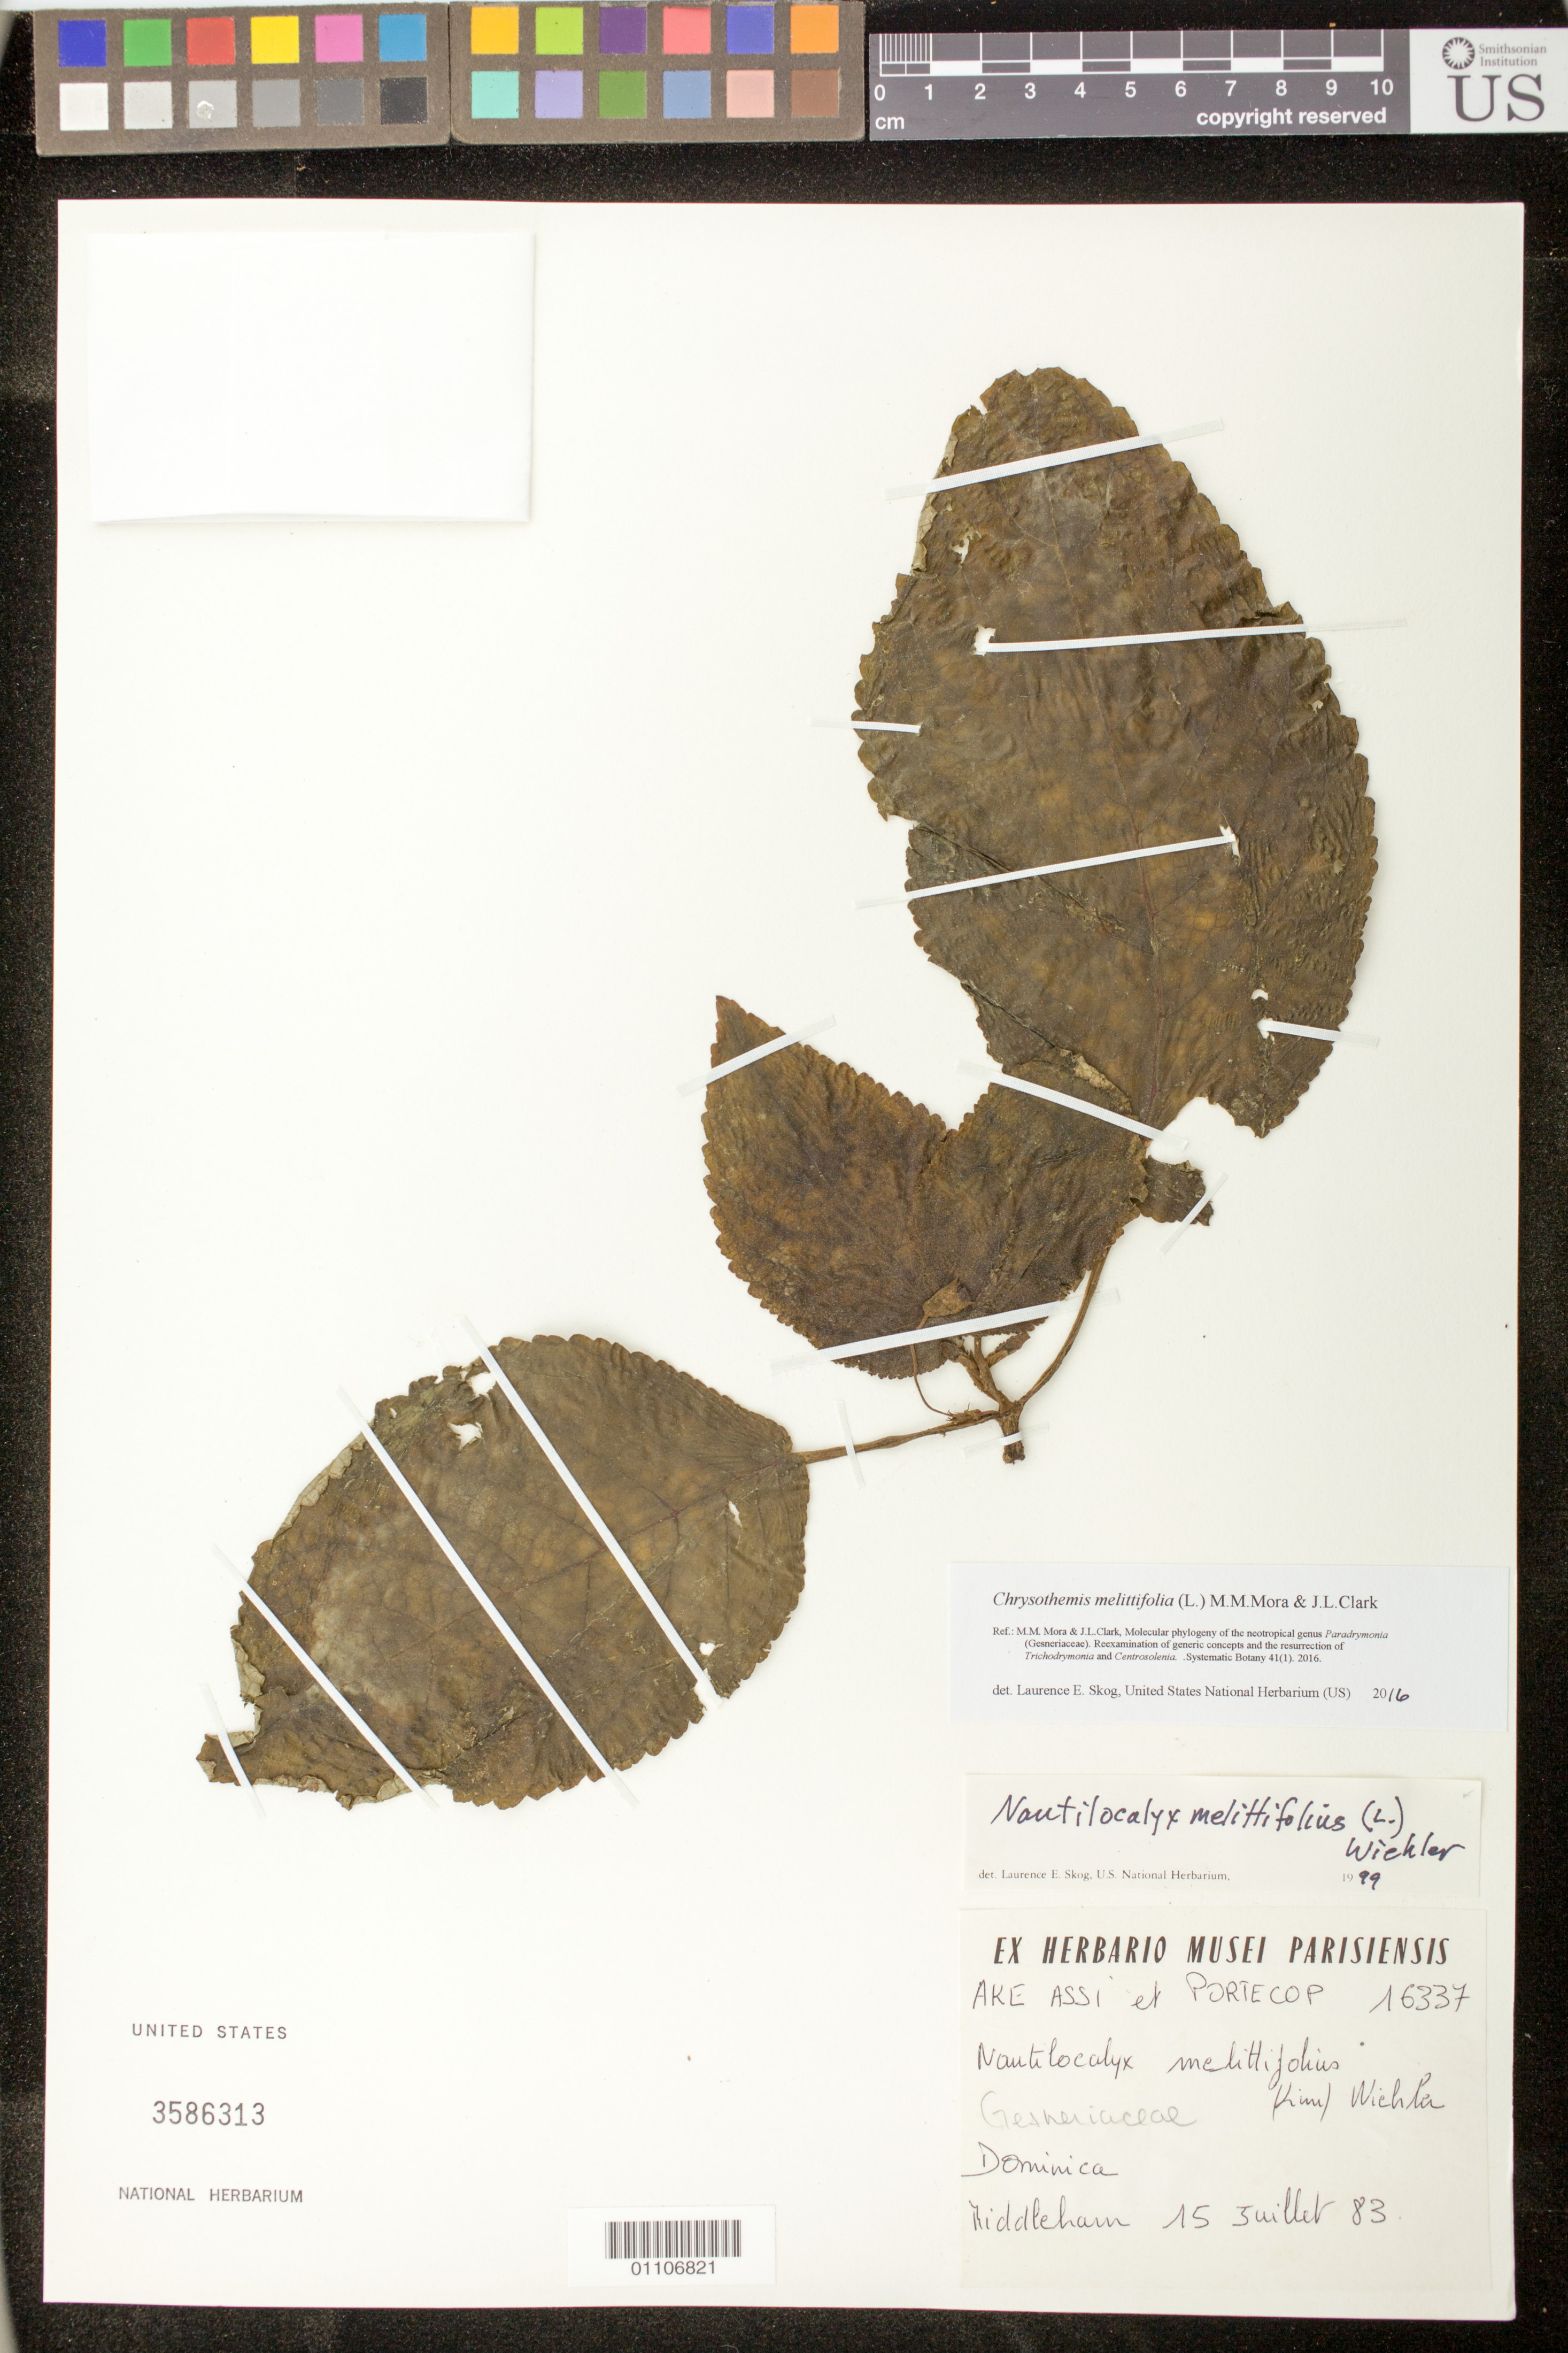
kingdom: Plantae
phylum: Tracheophyta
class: Magnoliopsida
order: Lamiales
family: Gesneriaceae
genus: Chrysothemis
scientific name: Chrysothemis melittifolia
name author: (L.) M.M. Mora & J.L. Clark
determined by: Skog, Laurence E.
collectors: A. Assi & -. Portecop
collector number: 16337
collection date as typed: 15 Jul 1983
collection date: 1983-07-15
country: Dominica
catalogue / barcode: US 3586313